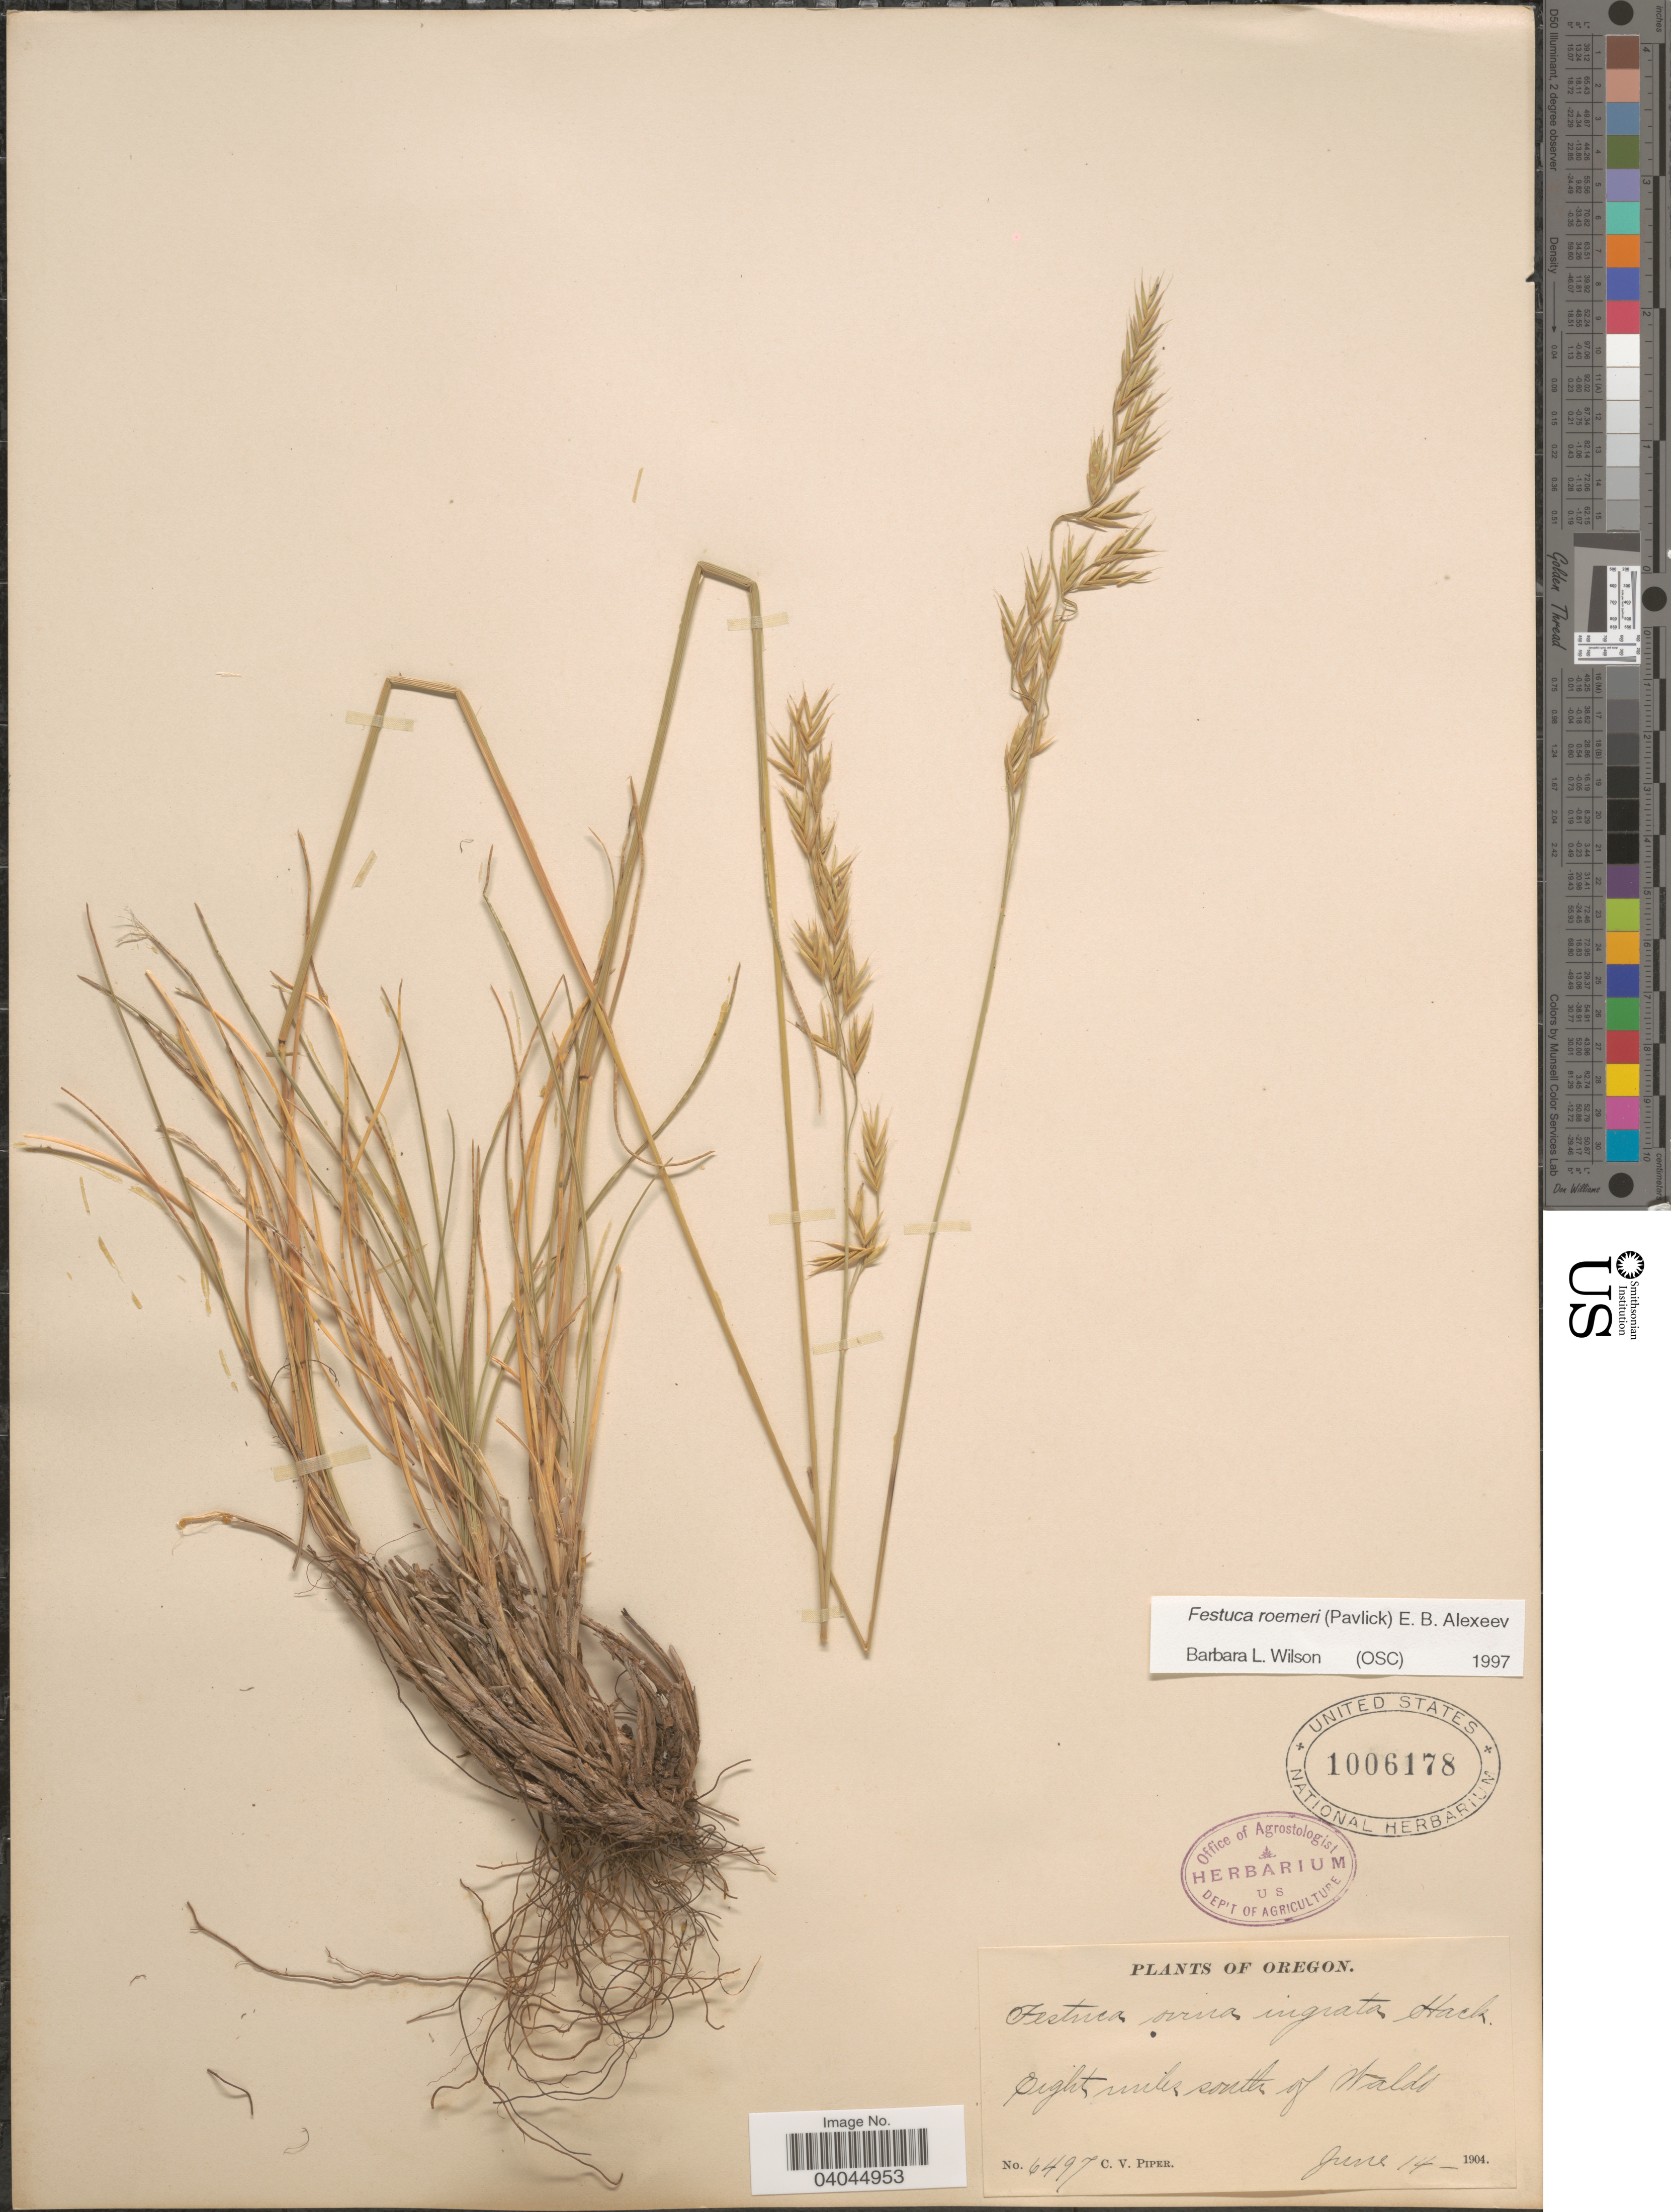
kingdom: Plantae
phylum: Tracheophyta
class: Liliopsida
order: Poales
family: Poaceae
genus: Festuca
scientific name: Festuca roemeri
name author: (Pavlick) E.B. Alexeev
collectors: C. V. Piper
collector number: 6497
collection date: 1904-06-14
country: United States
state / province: Oregon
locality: Eight miles south of Waldo.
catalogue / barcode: US 1006178